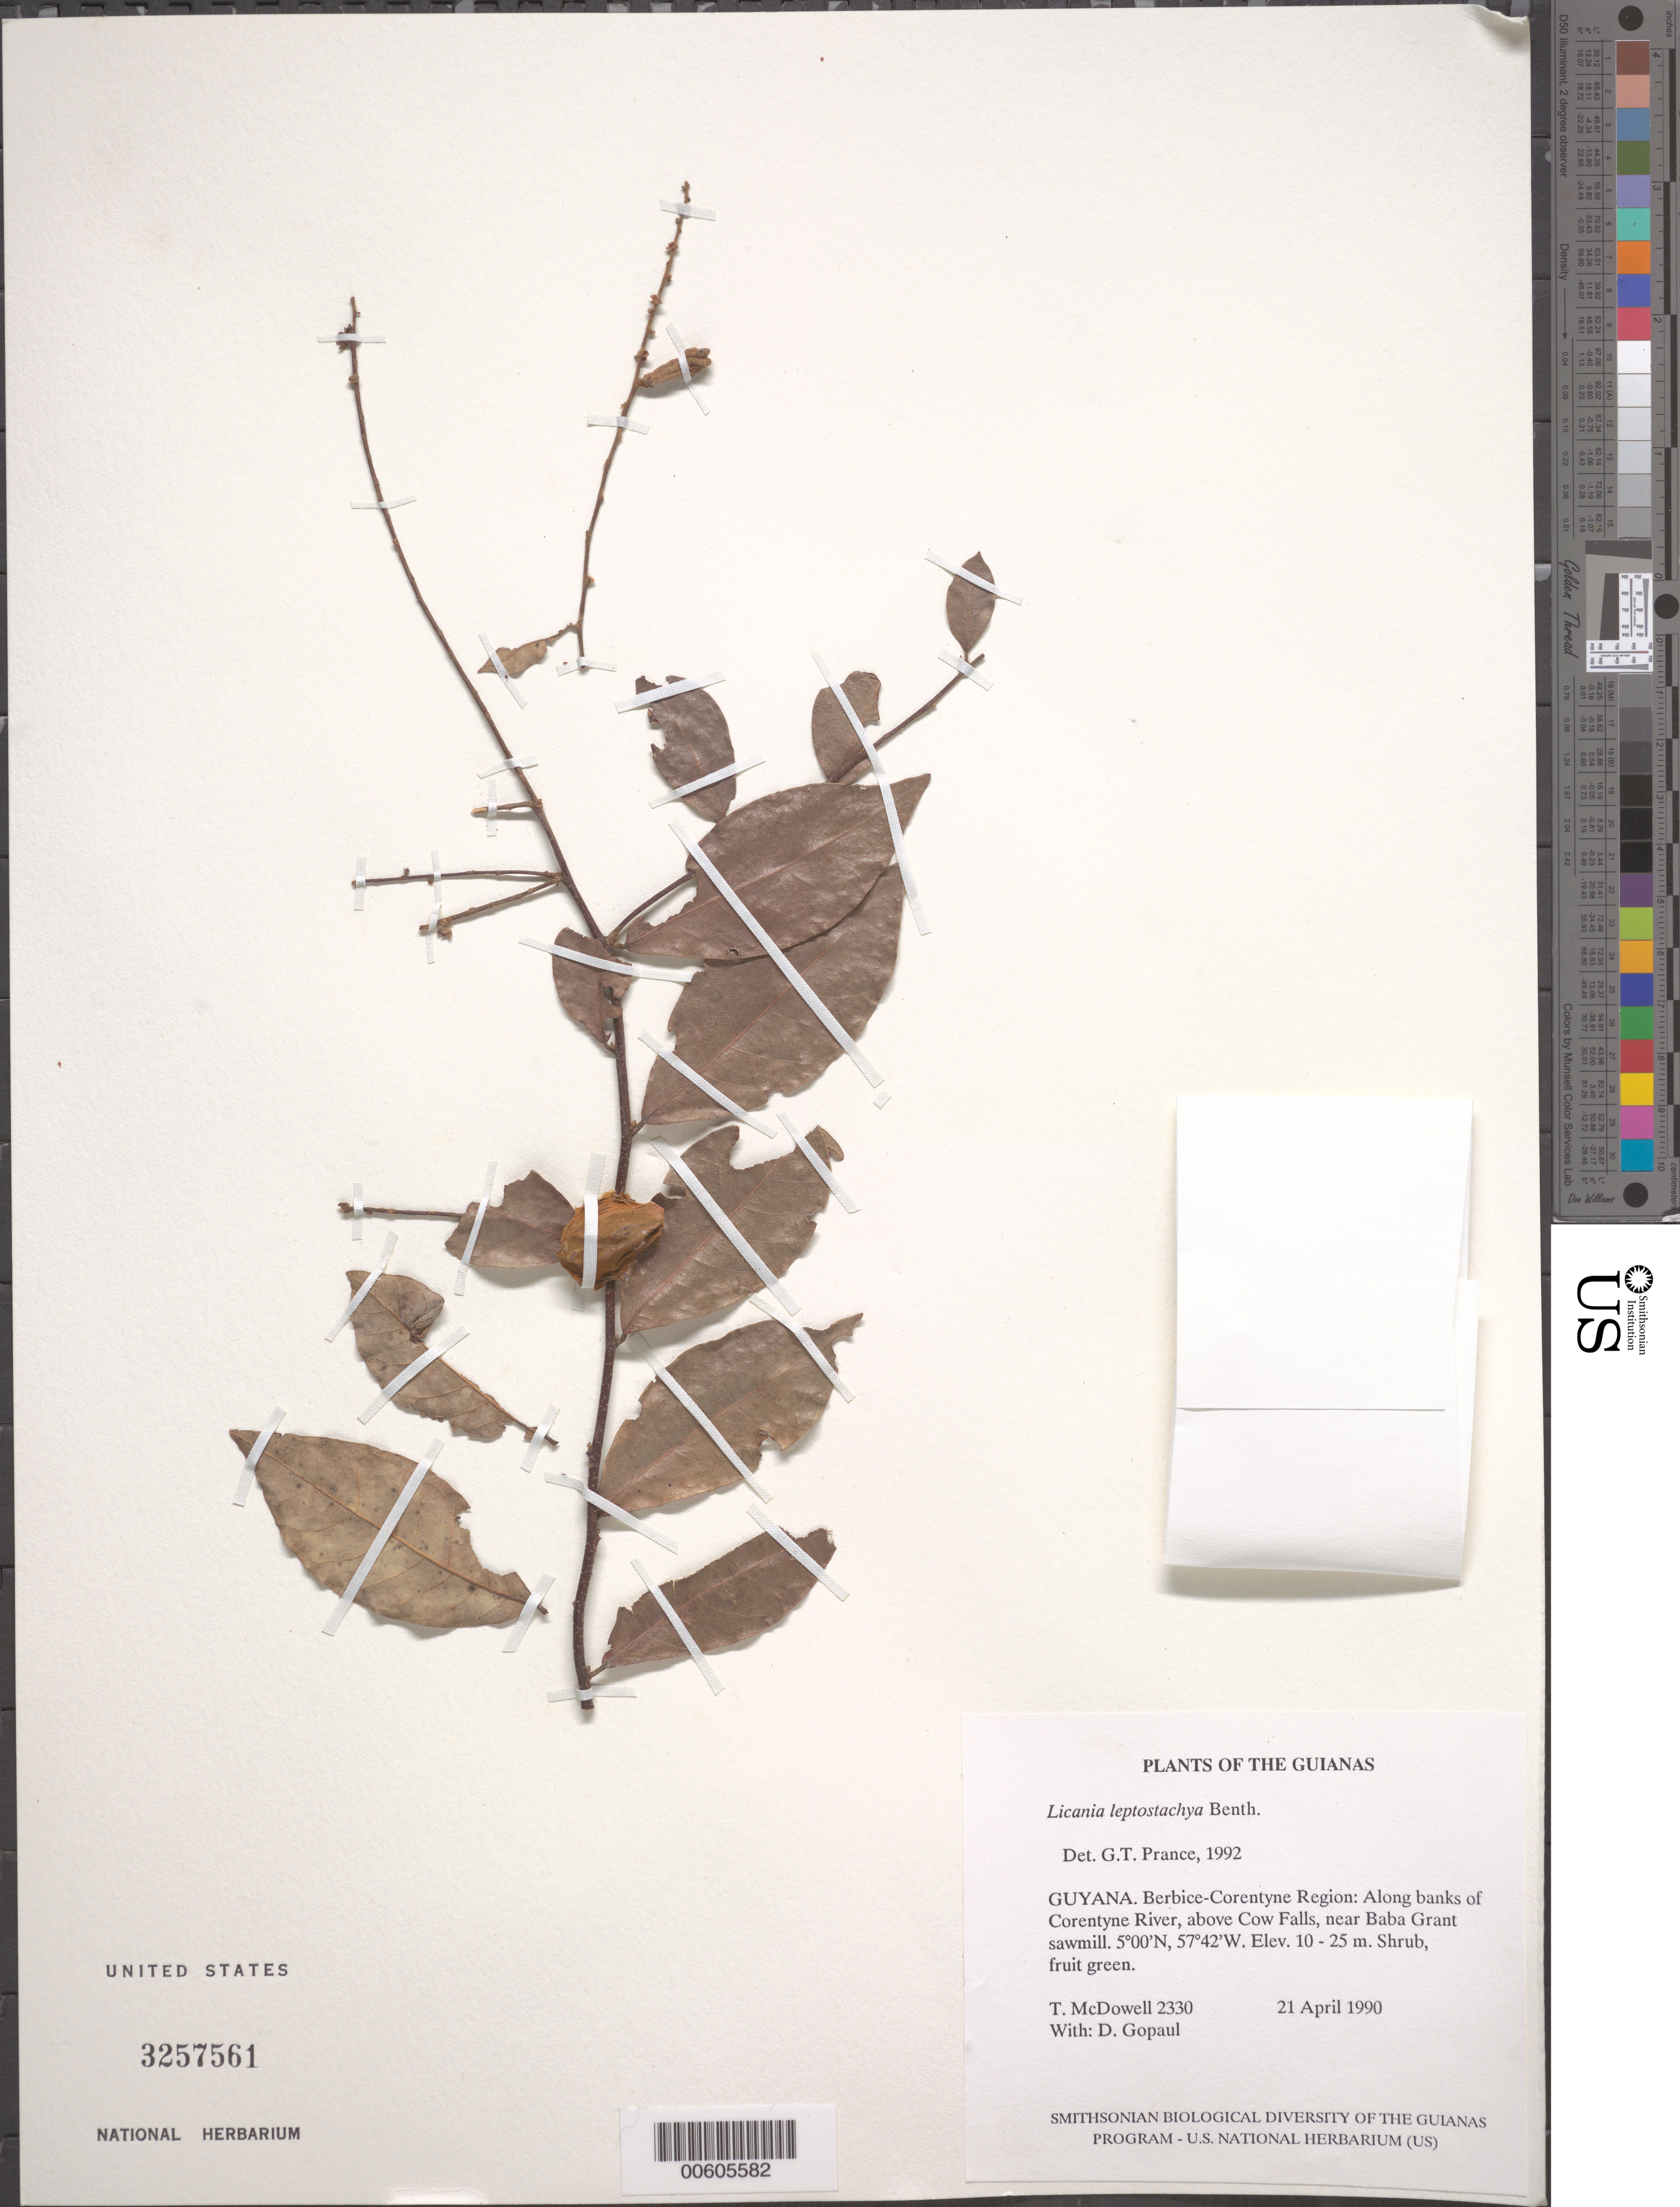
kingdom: Plantae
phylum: Tracheophyta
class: Magnoliopsida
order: Malpighiales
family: Chrysobalanaceae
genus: Licania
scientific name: Licania leptostachya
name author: Benth.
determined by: Prance, G. T.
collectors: T. McDowell & D. Gopaul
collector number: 2330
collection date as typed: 18 April 1990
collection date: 1990-04-18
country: Guyana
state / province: E. Berbice-Corentyne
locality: Along banks of Corentyne River, above Cow Falls, near Baba Grant sawmill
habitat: Along river and in nearby forest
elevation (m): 10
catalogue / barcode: US 3257561